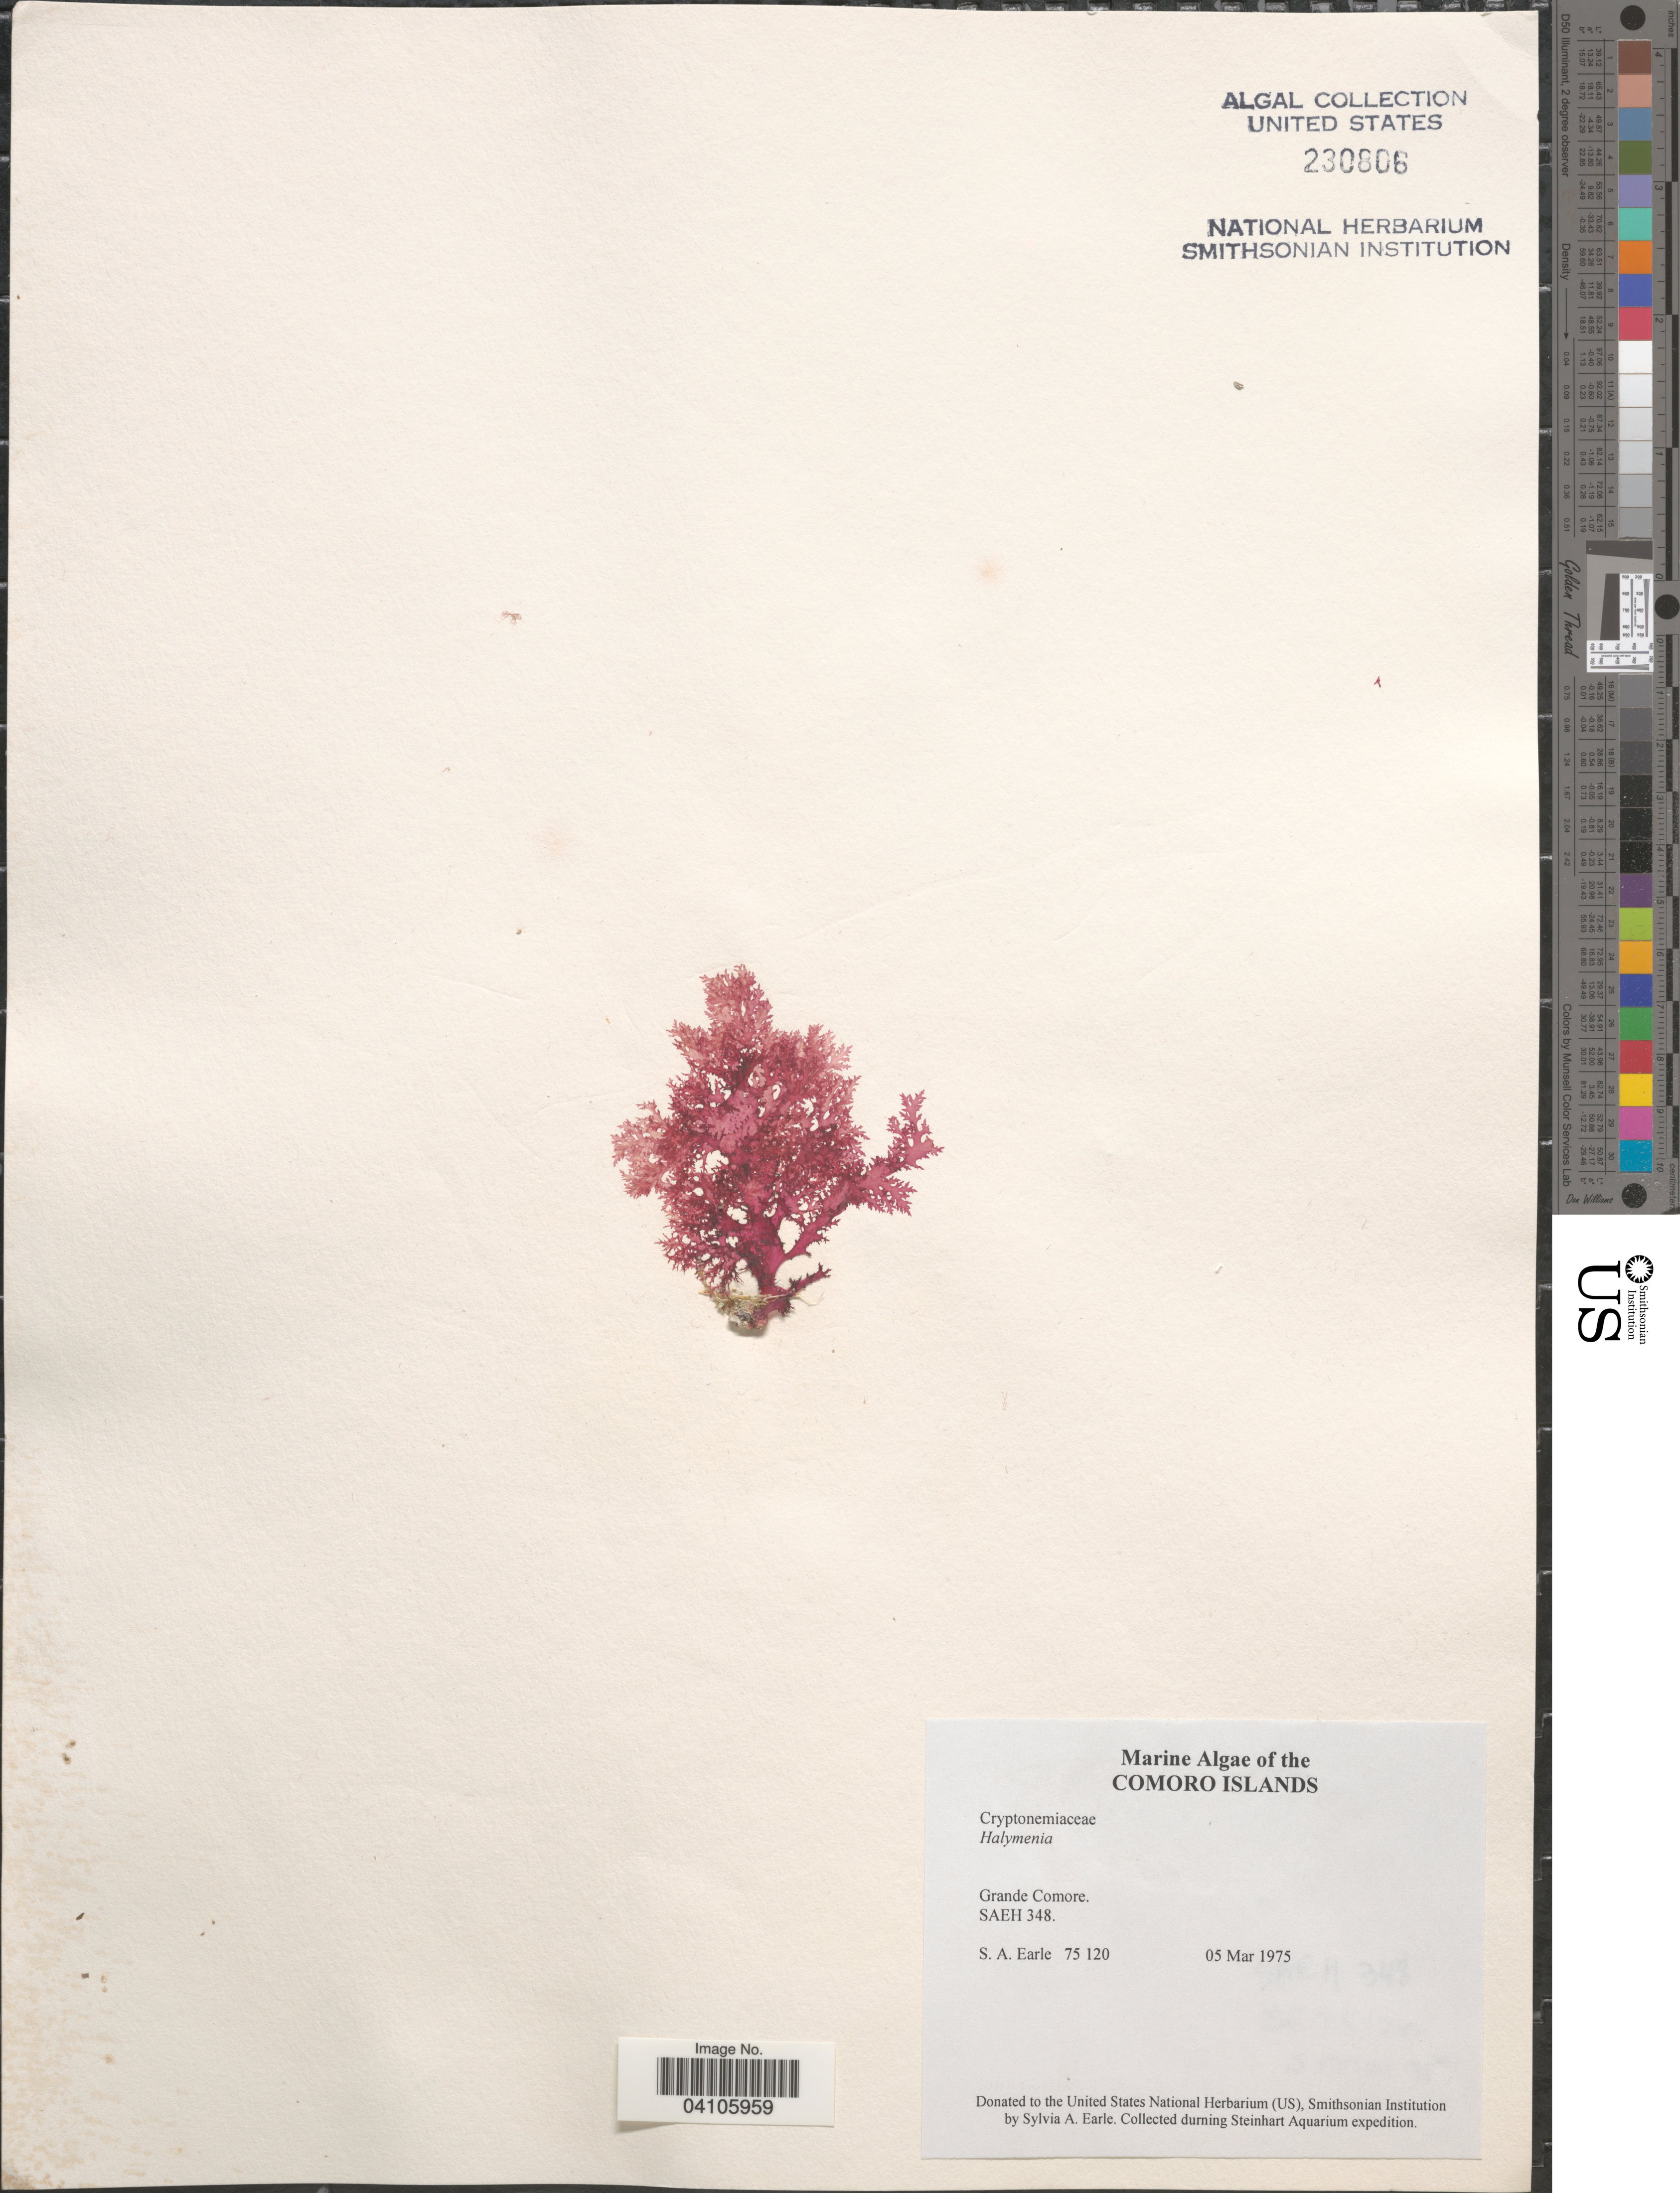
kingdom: Plantae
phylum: Rhodophyta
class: Florideophyceae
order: Halymeniales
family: Halymeniaceae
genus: Halymenia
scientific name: Halymenia sp.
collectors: S. A. Earle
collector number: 75120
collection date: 1975-03-05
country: Comoros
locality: Grande Comore. Steinhart Aquarium expedition.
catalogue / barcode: US 230806